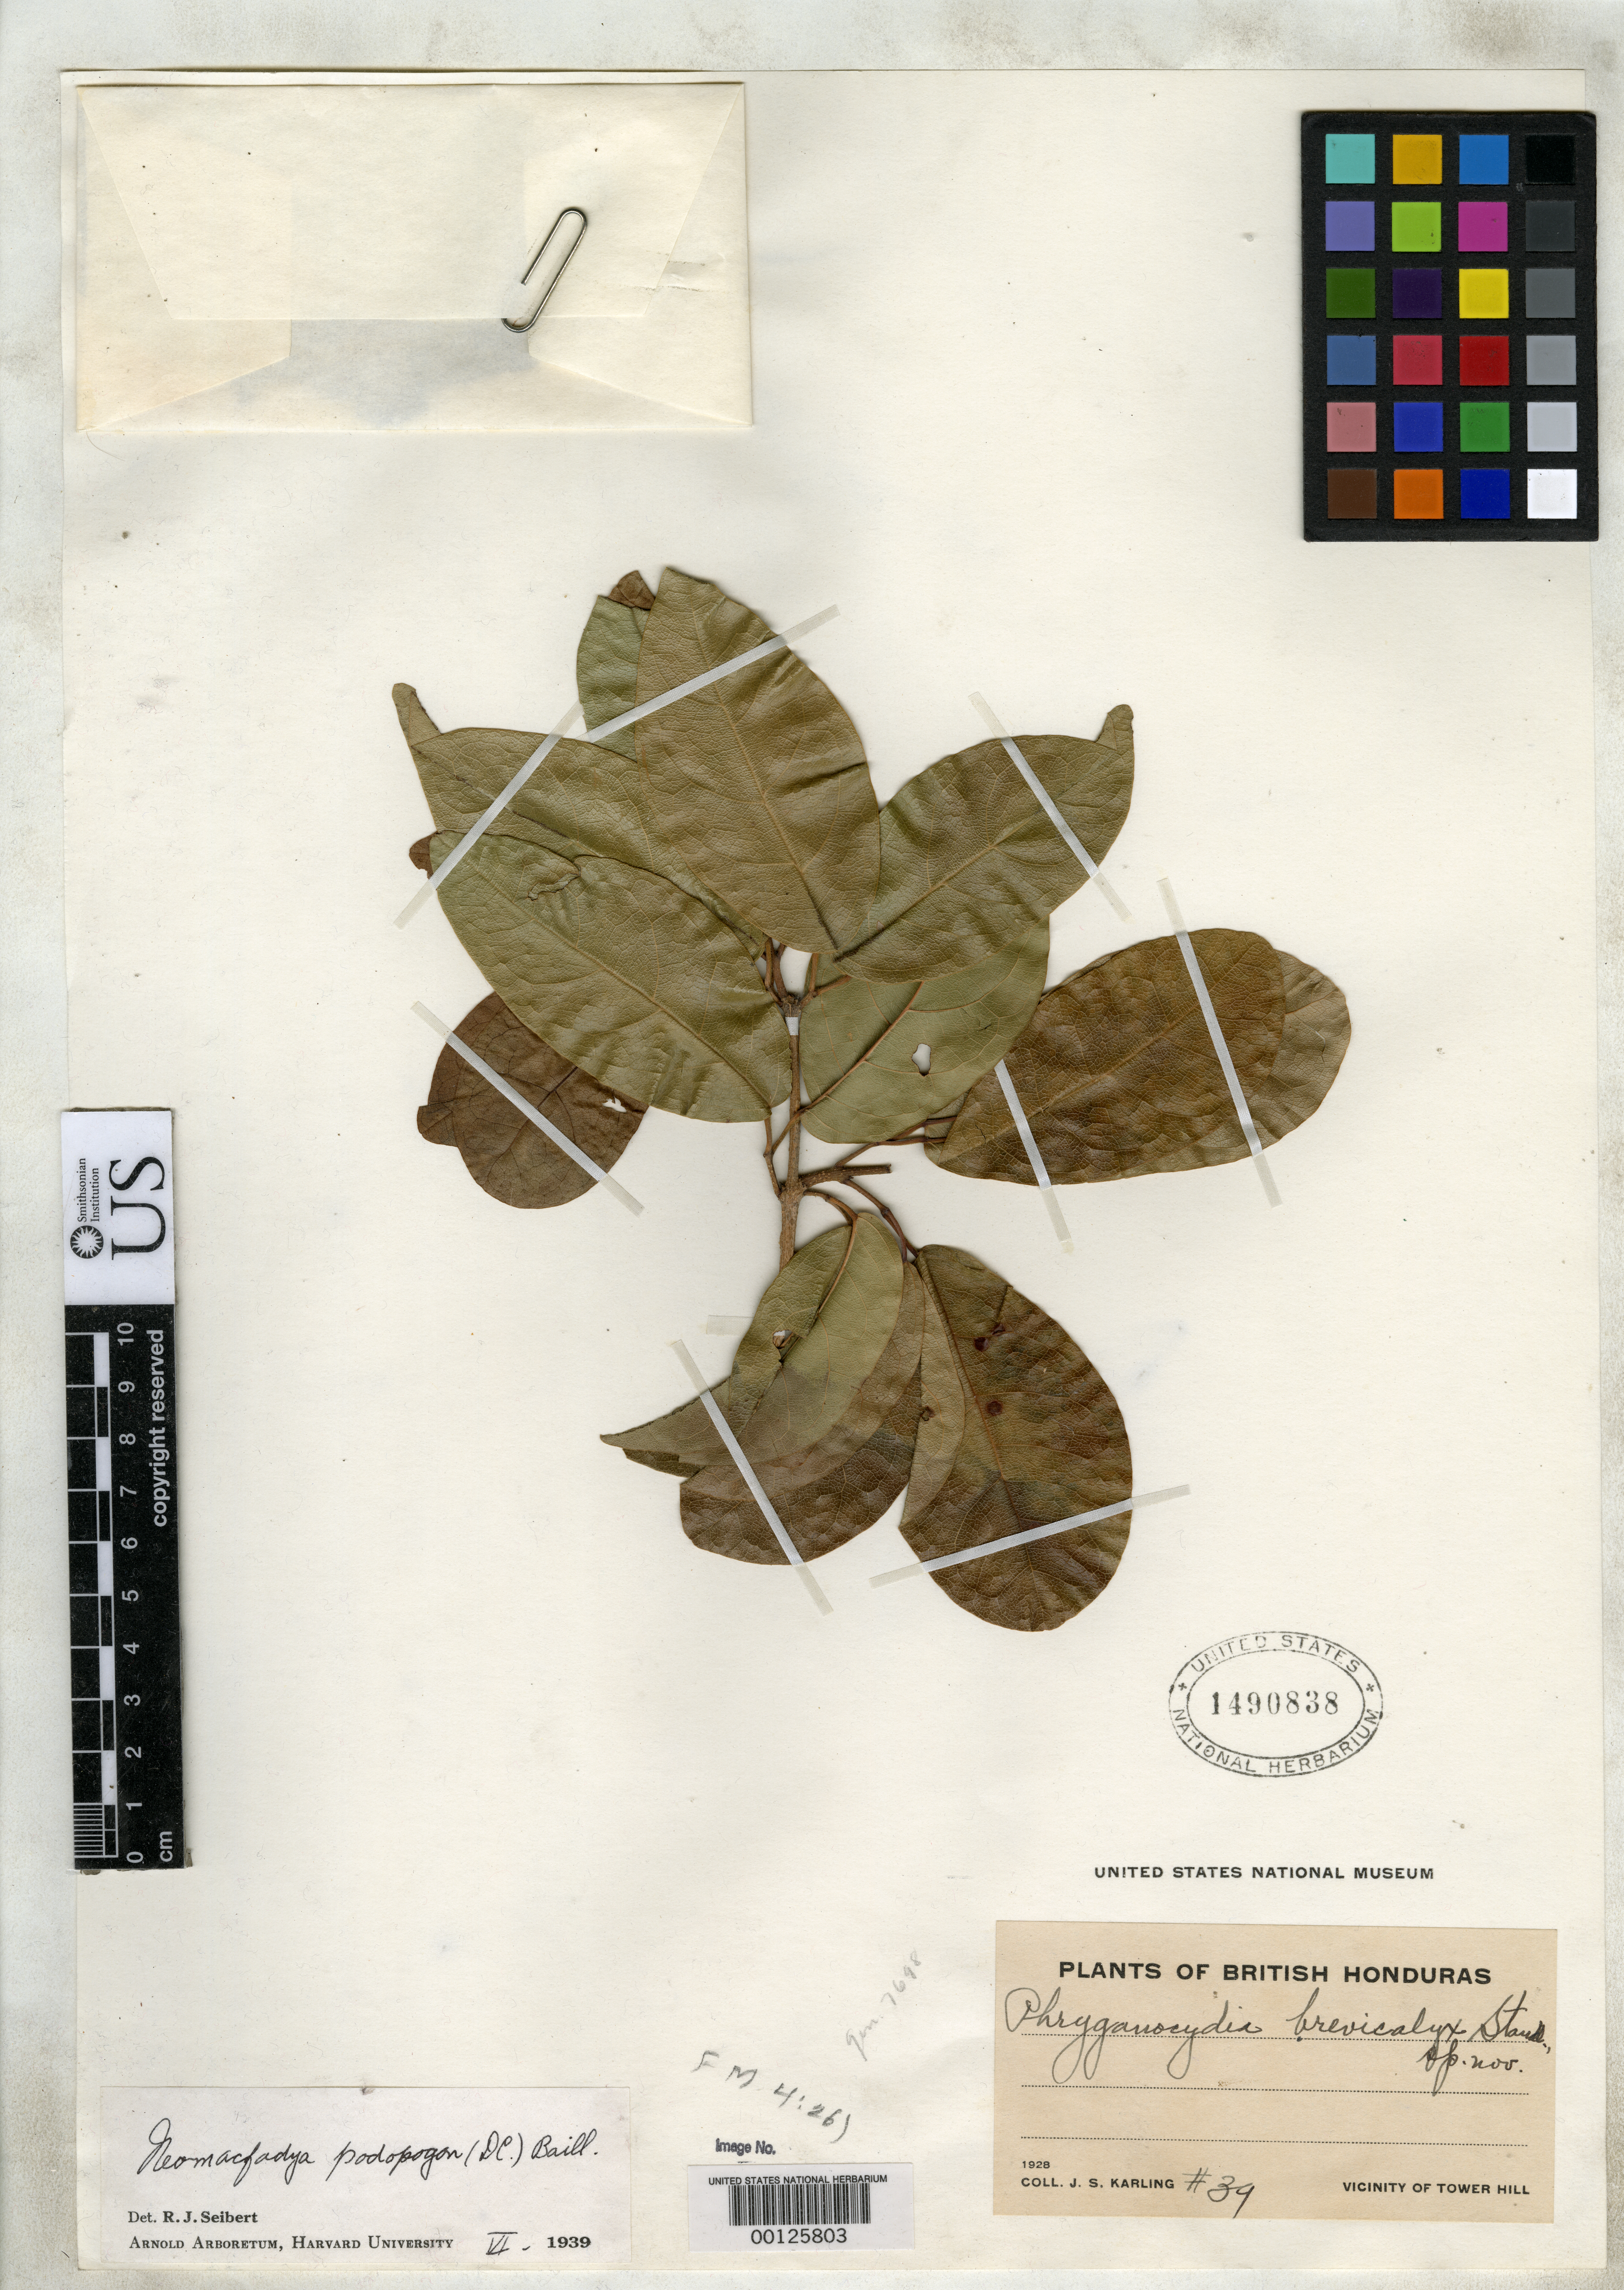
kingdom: Plantae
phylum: Tracheophyta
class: Magnoliopsida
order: Lamiales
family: Bignoniaceae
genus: Phryganocydia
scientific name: Phryganocydia brevicalyx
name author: Standl.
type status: Isotype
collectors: J. Karling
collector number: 39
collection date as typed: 1928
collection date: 1928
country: Belize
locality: Tower Hill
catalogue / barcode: US 1490838